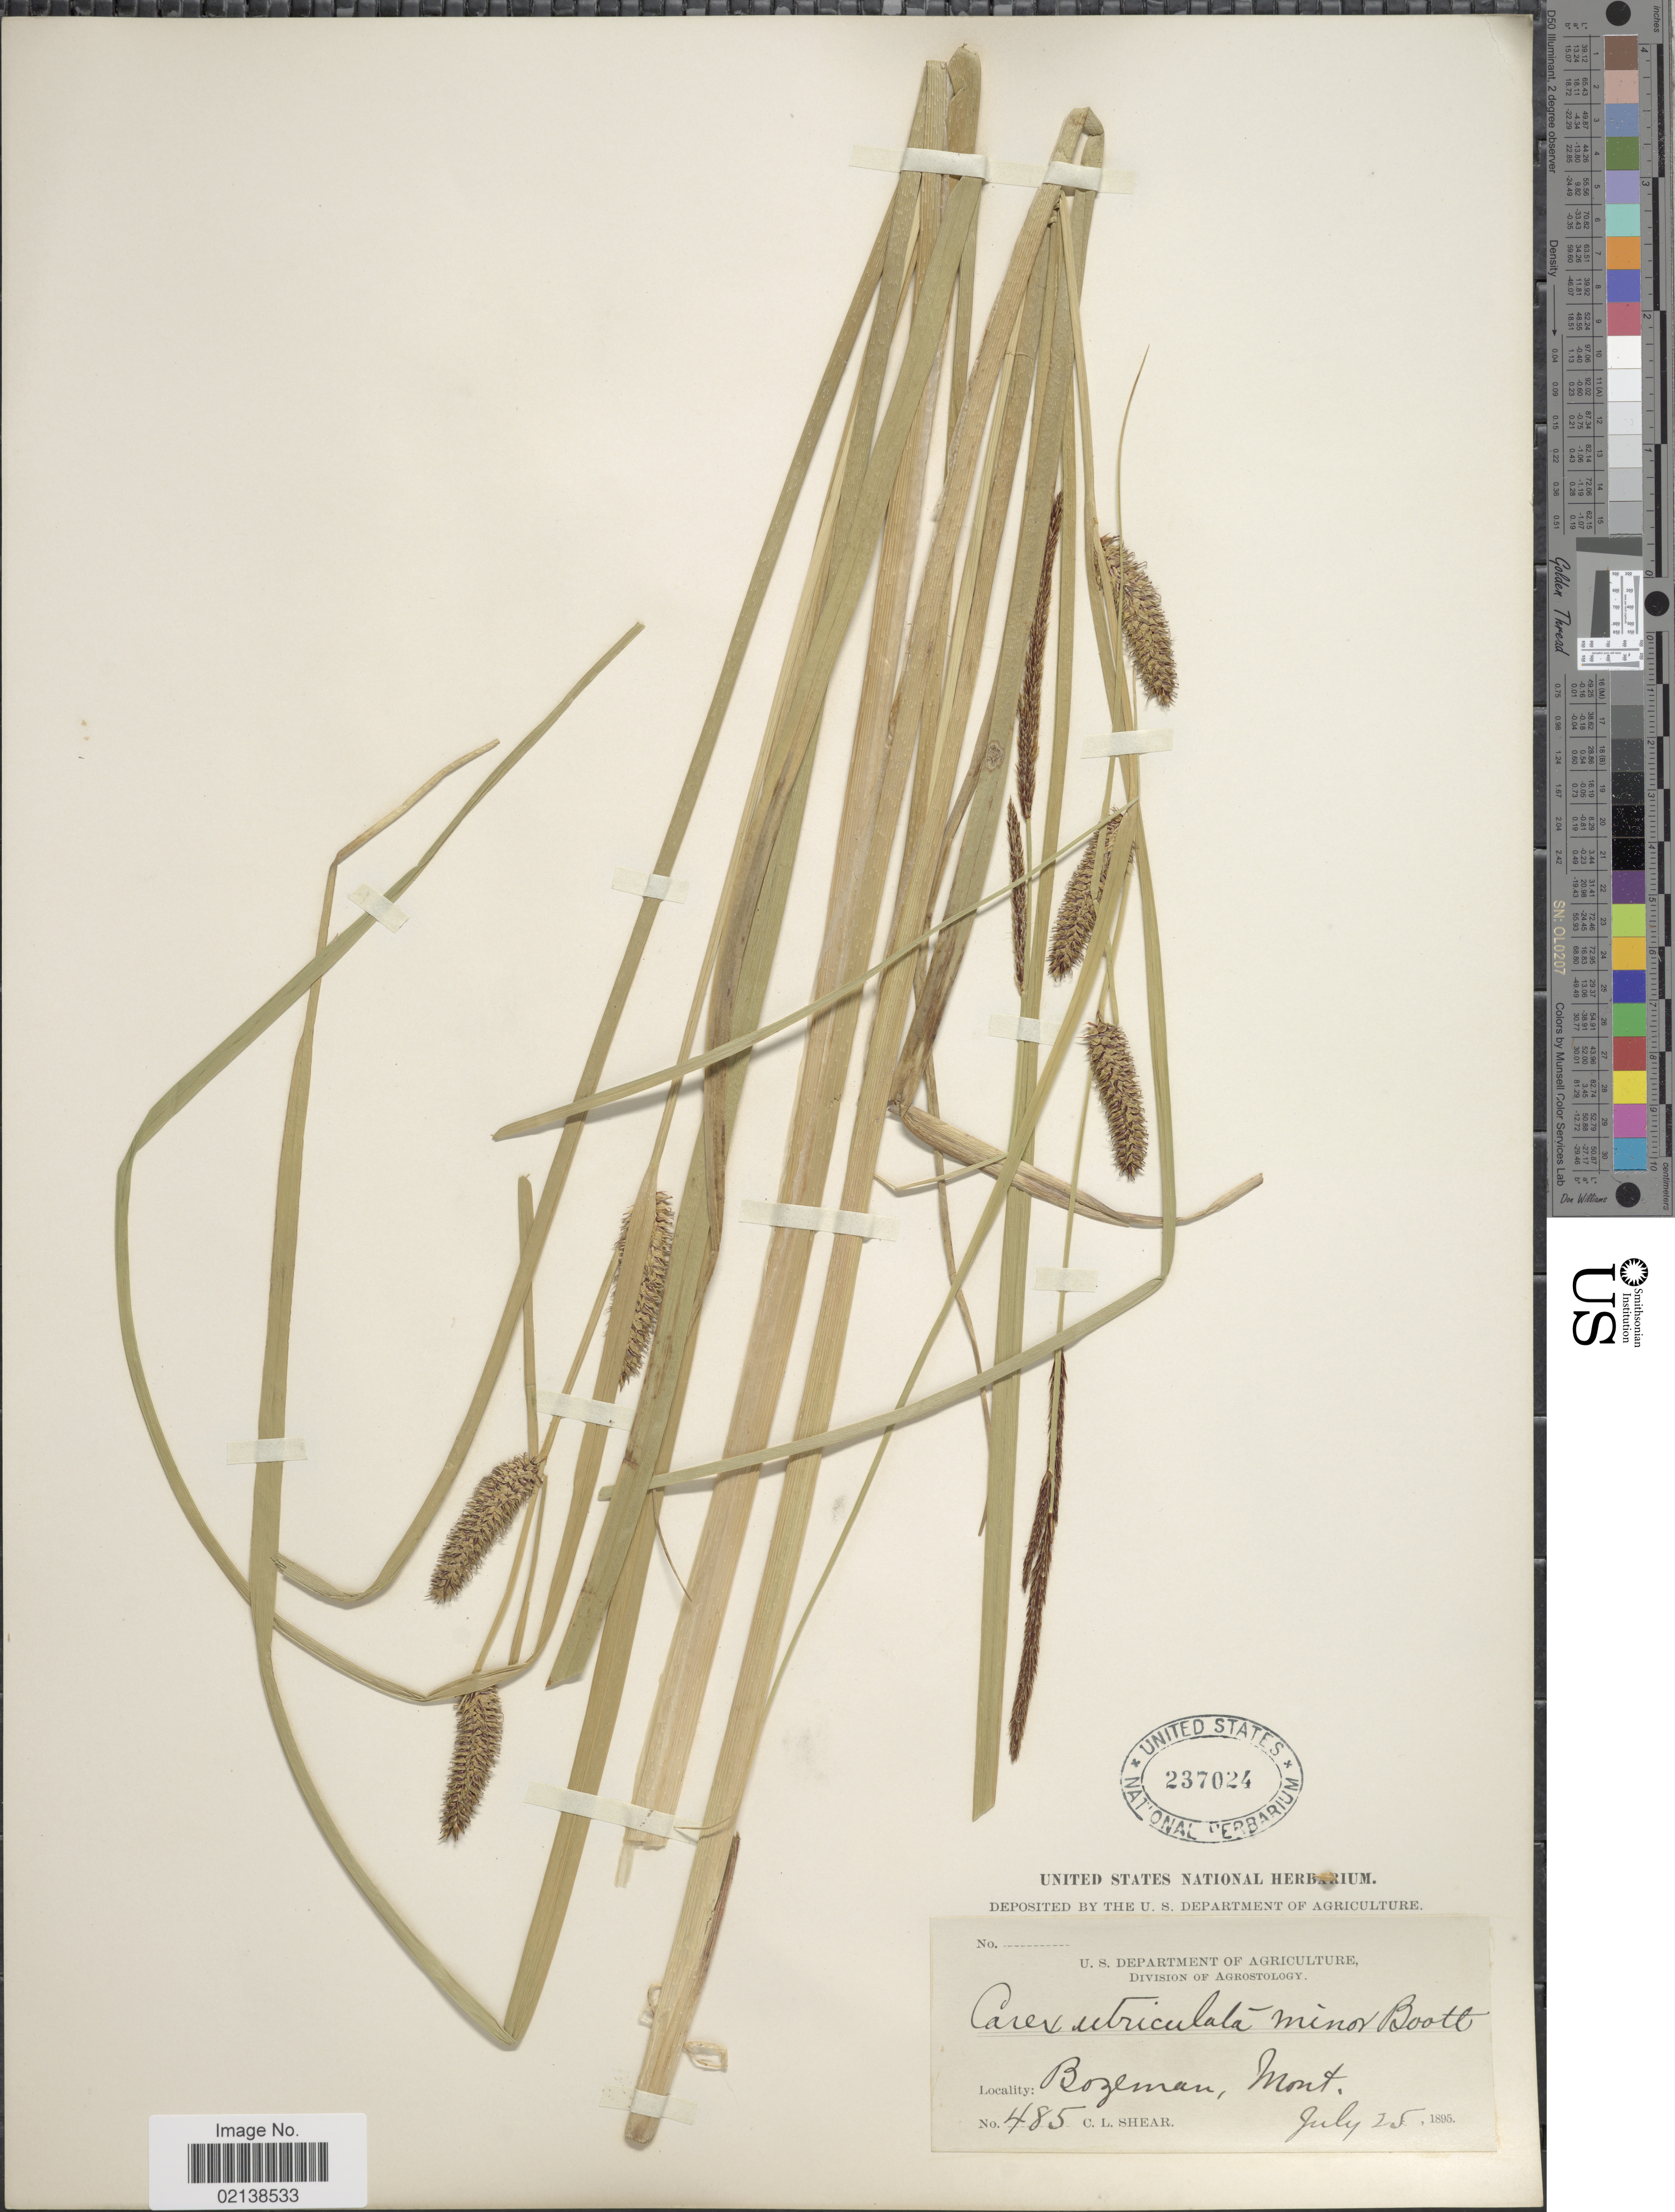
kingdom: Plantae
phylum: Tracheophyta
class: Liliopsida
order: Poales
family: Cyperaceae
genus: Carex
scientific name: Carex utriculata var. minor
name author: Boott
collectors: C. L. Shear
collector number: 485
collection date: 1895-07-25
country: United States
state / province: Montana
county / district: Gallatin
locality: Bozeman.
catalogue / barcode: US 237024